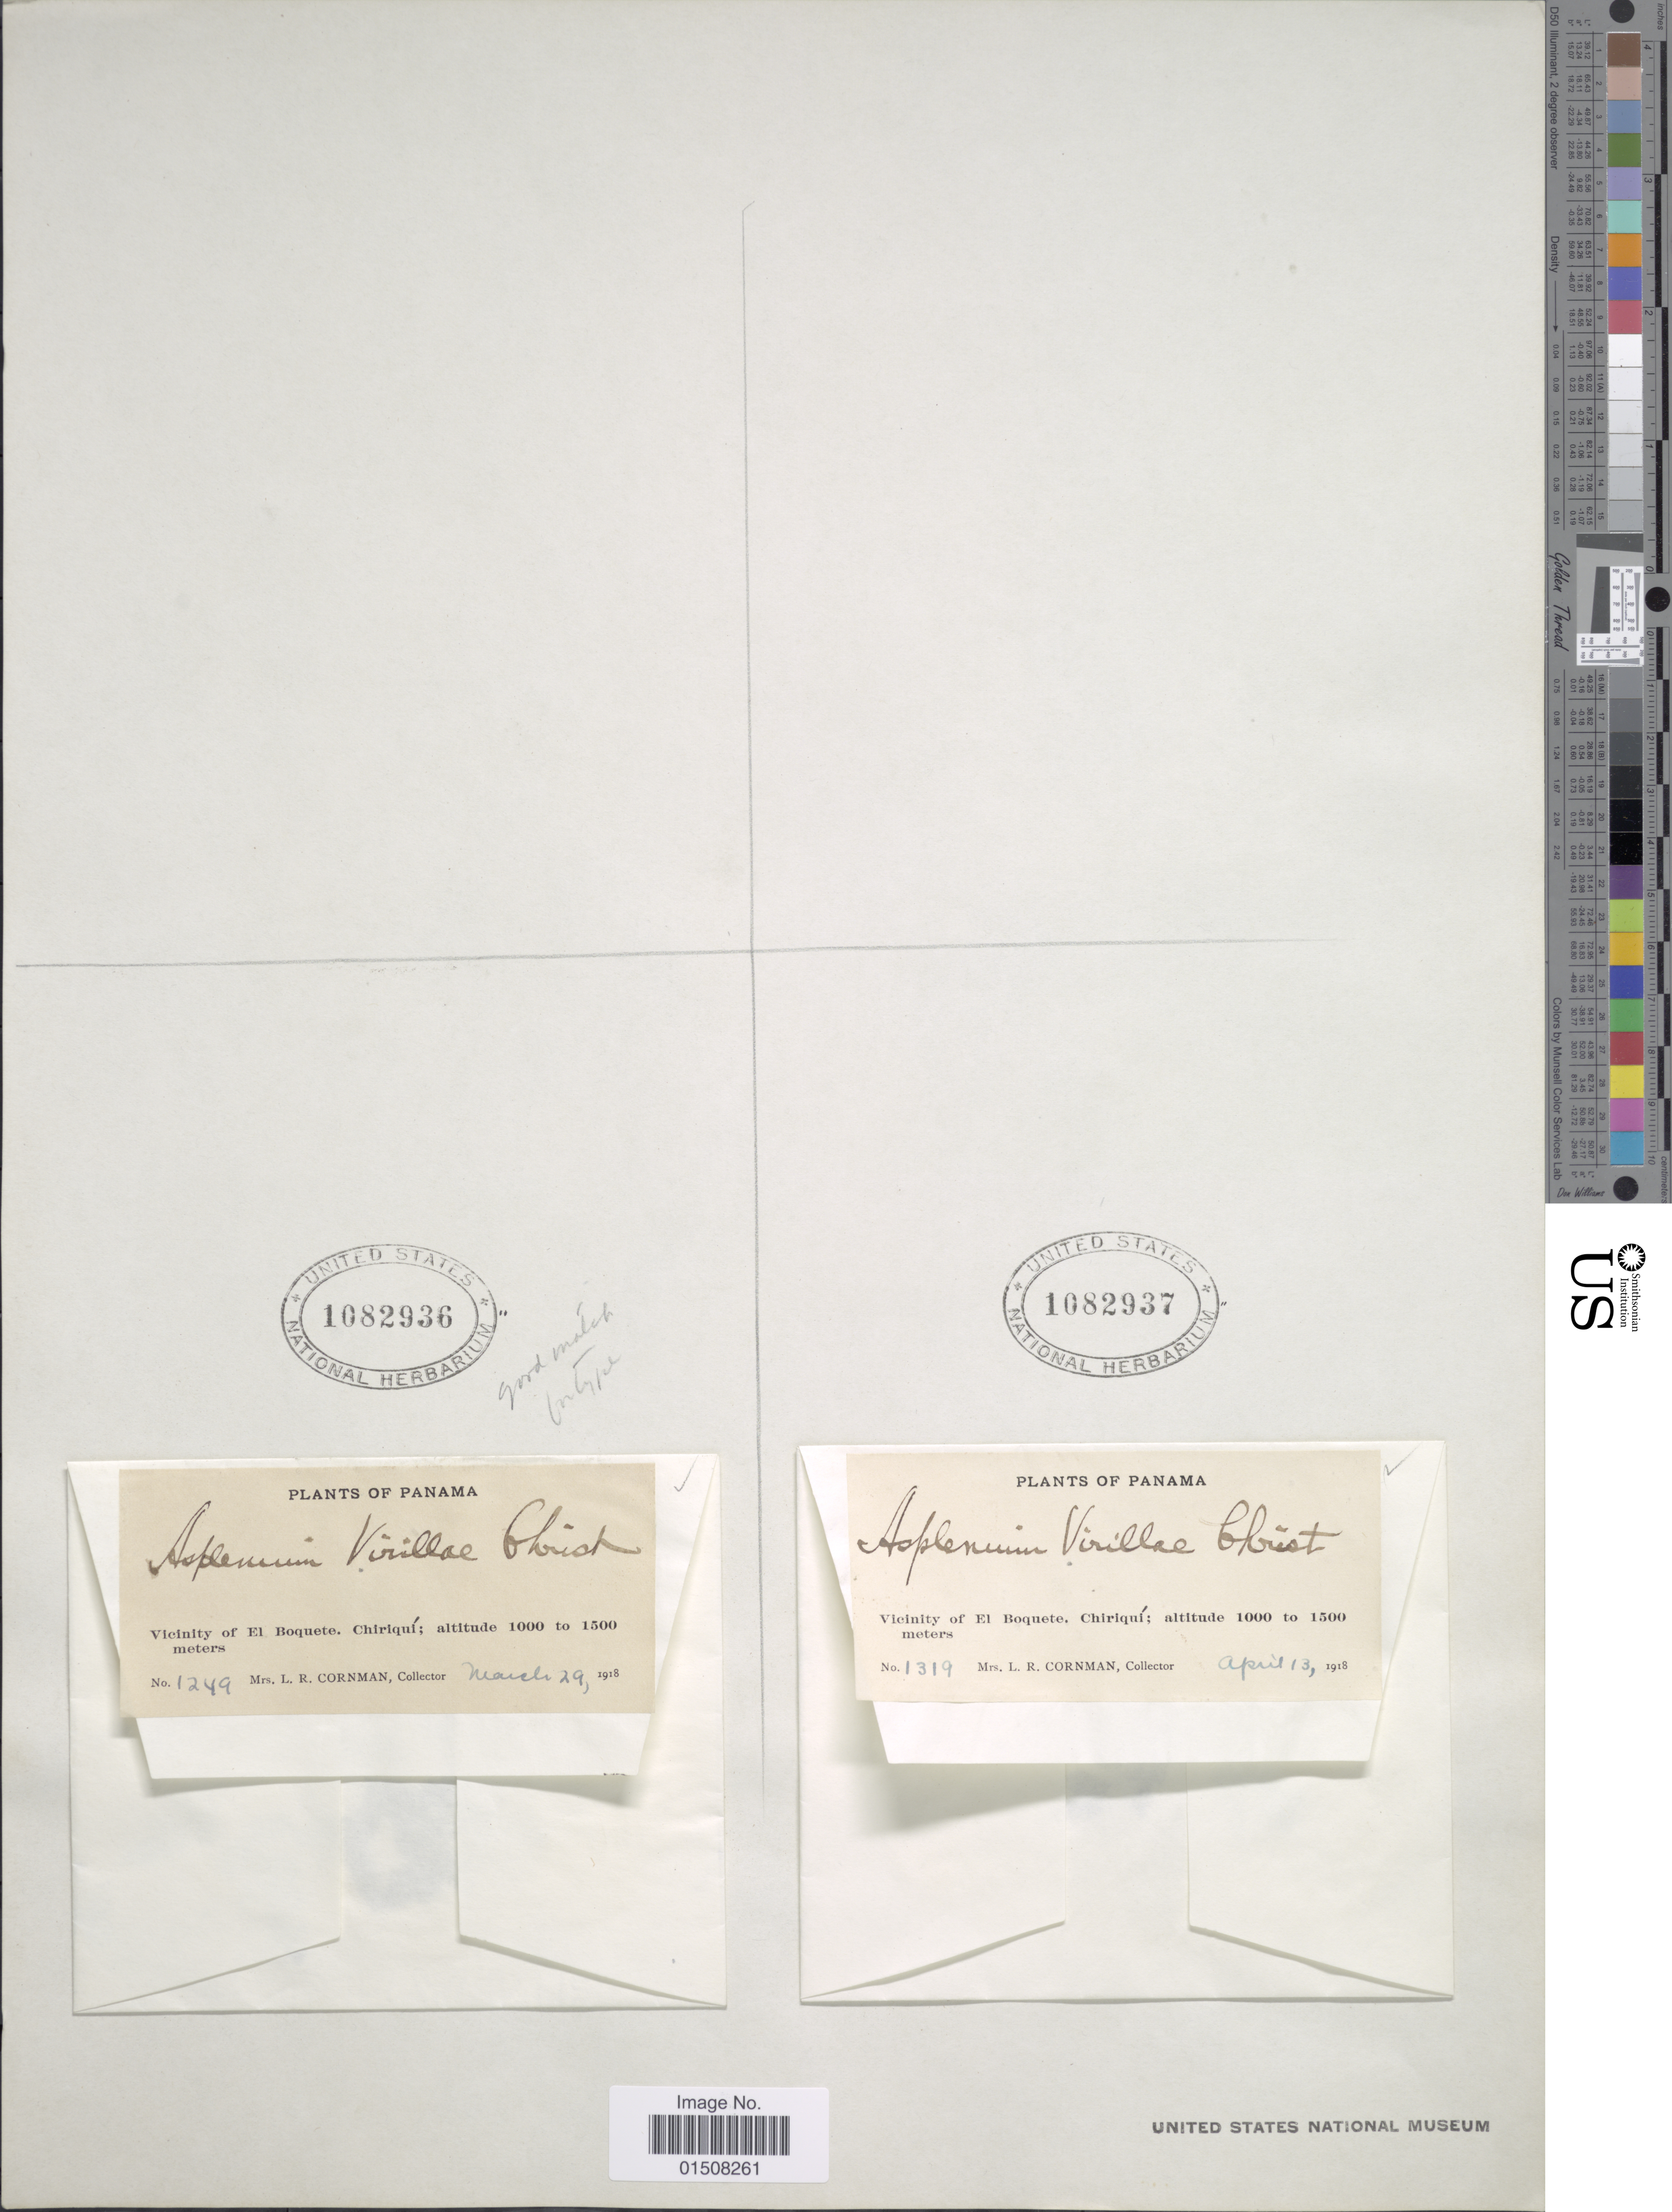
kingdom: Plantae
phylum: Tracheophyta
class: Polypodiopsida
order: Polypodiales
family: Aspleniaceae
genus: Asplenium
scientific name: Asplenium virillae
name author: Christ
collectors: L. Cornman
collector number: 1249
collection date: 1918-03-29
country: Panama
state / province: Chiriqui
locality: Vicinity of El Boquete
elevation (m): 1000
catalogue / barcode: US 1082936